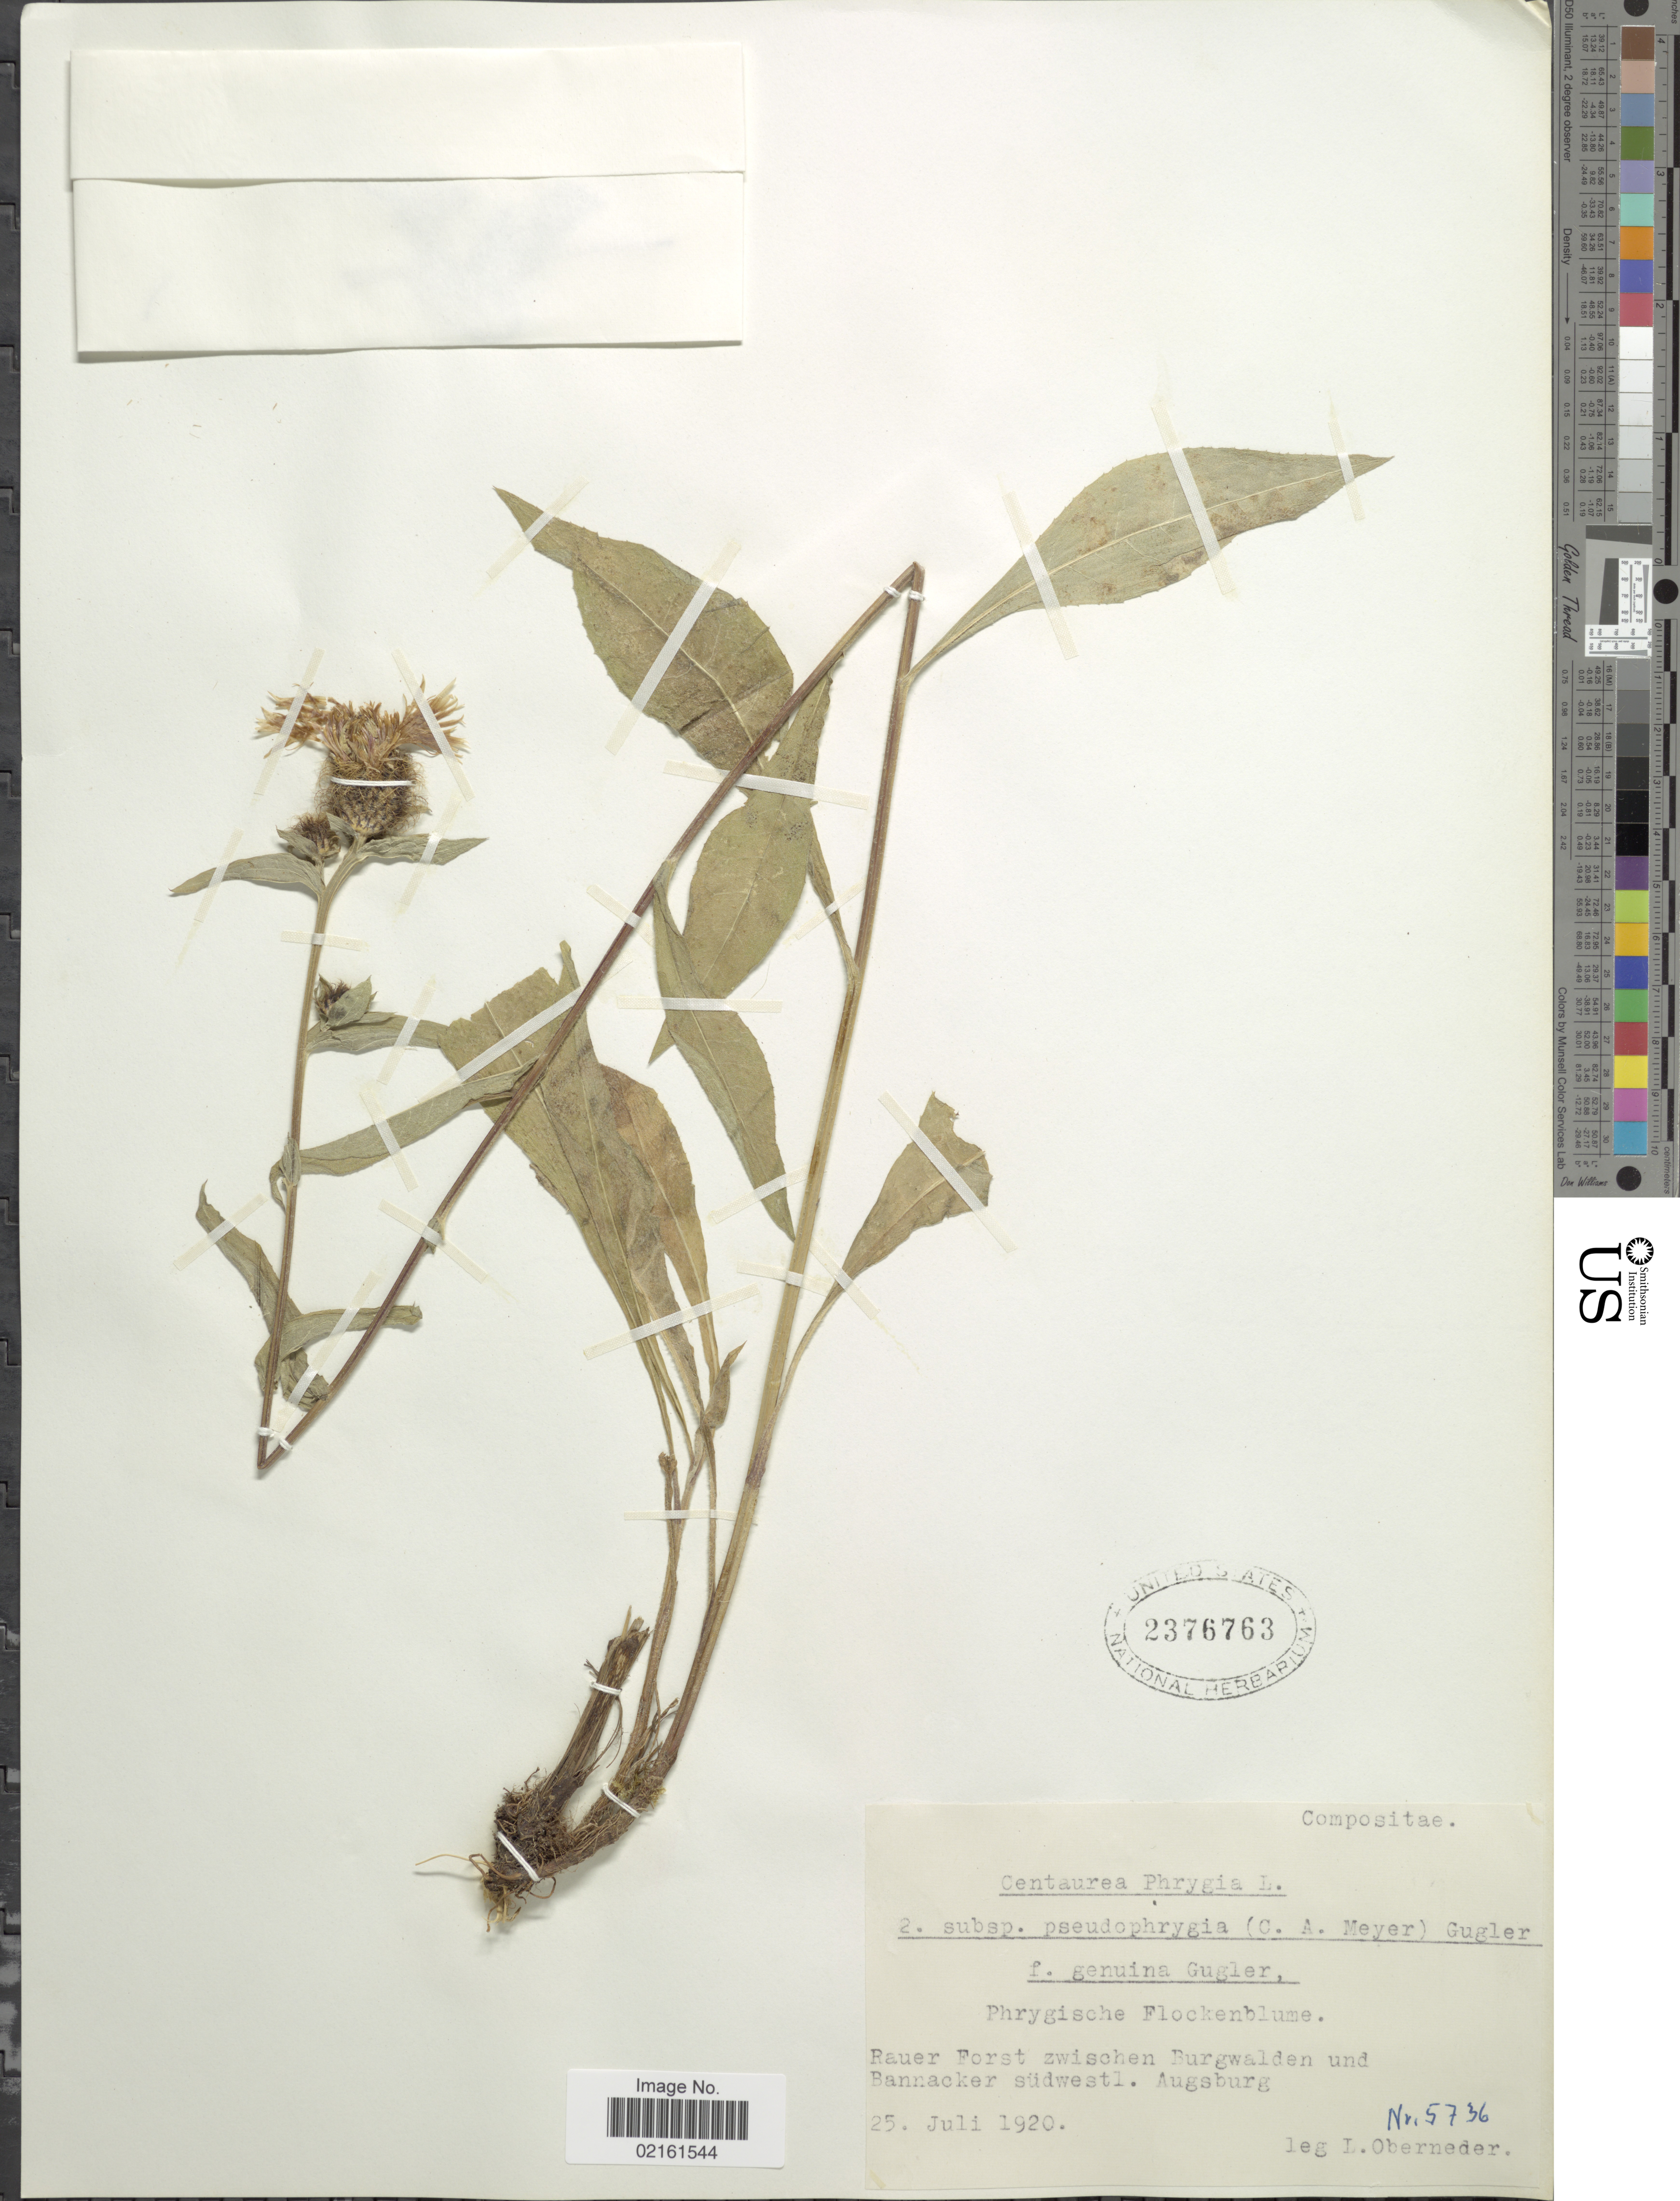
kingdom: Plantae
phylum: Tracheophyta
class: Magnoliopsida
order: Asterales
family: Asteraceae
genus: Centaurea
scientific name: Centaurea phrygia subsp. pseudophrygia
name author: (C.A. Mey.) Gugler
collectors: L. Oberneder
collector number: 5736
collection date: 1920-07-25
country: Germany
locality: Rauer Forst zwischen Burgwalden und Bannacker sudwestl. Augsburg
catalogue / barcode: US 2376763